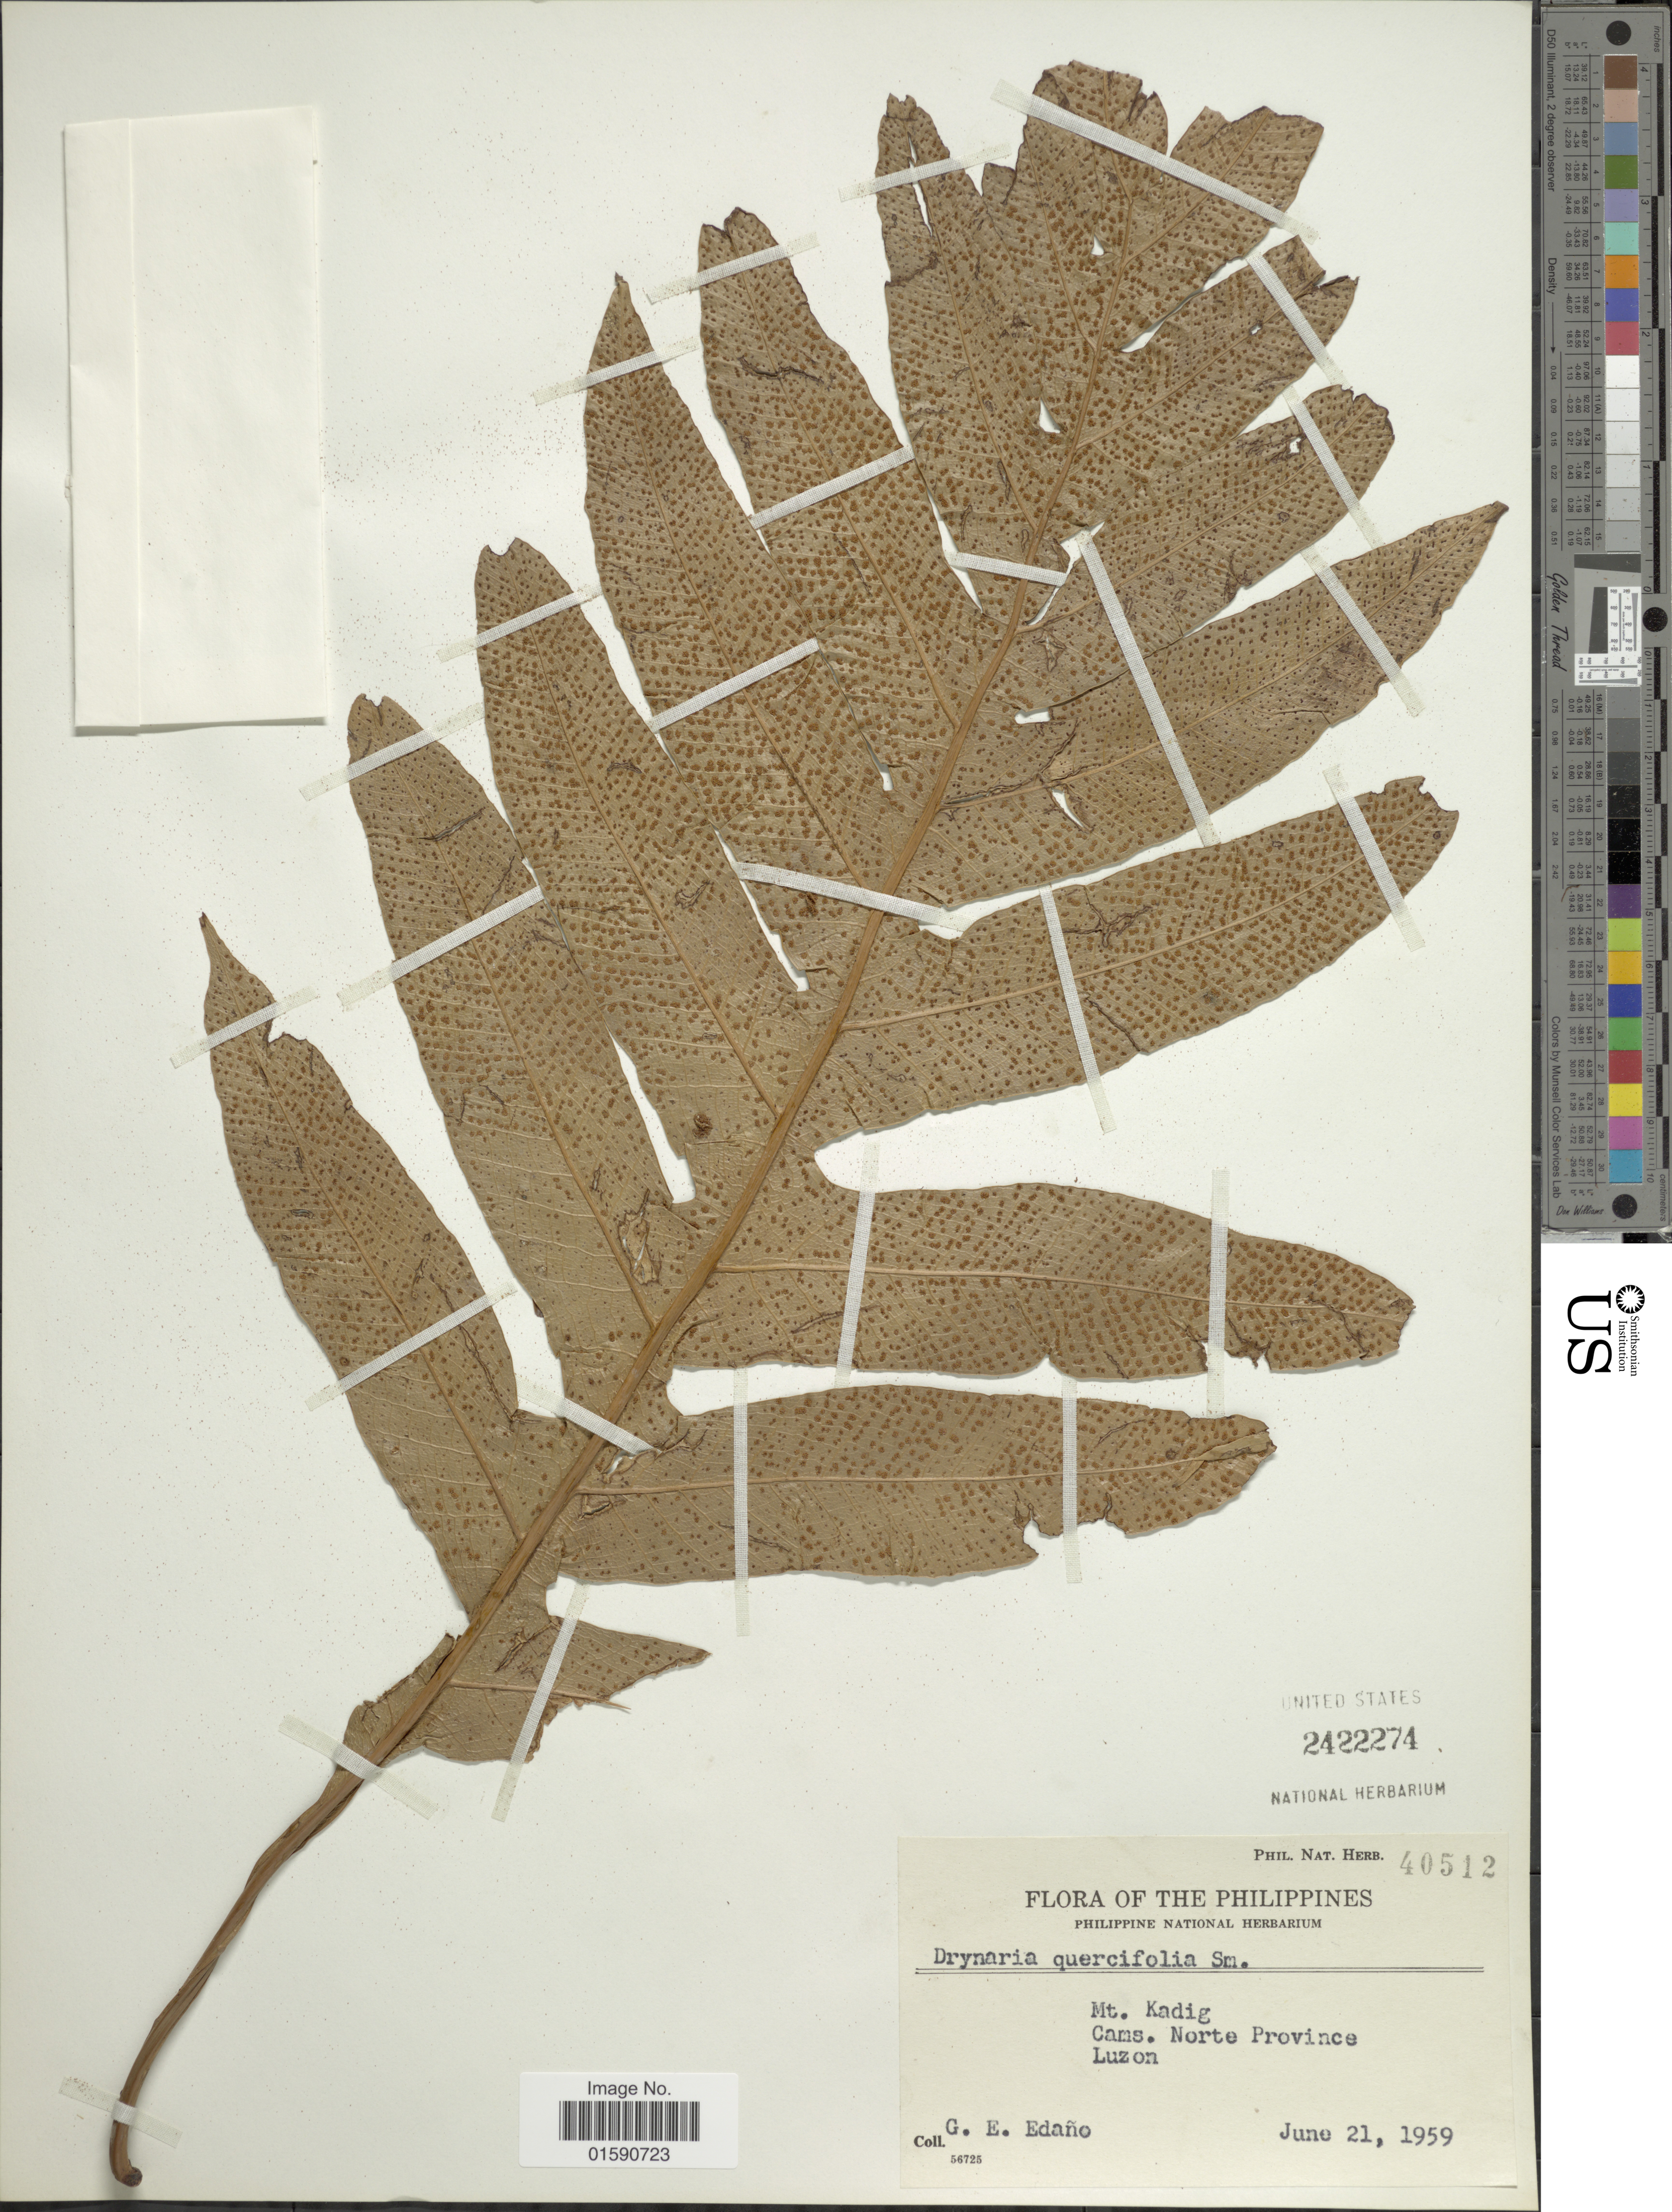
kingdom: Plantae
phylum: Tracheophyta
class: Polypodiopsida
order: Polypodiales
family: Polypodiaceae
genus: Drynaria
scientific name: Drynaria quercifolia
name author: (L.) J. Sm.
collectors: G. E. Edaño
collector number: Phil. Nat. Herb. 40512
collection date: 1959-06-21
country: Philippines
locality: Mt. Kadig. Cams. Norte Province, Luzon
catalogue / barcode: US 2422274